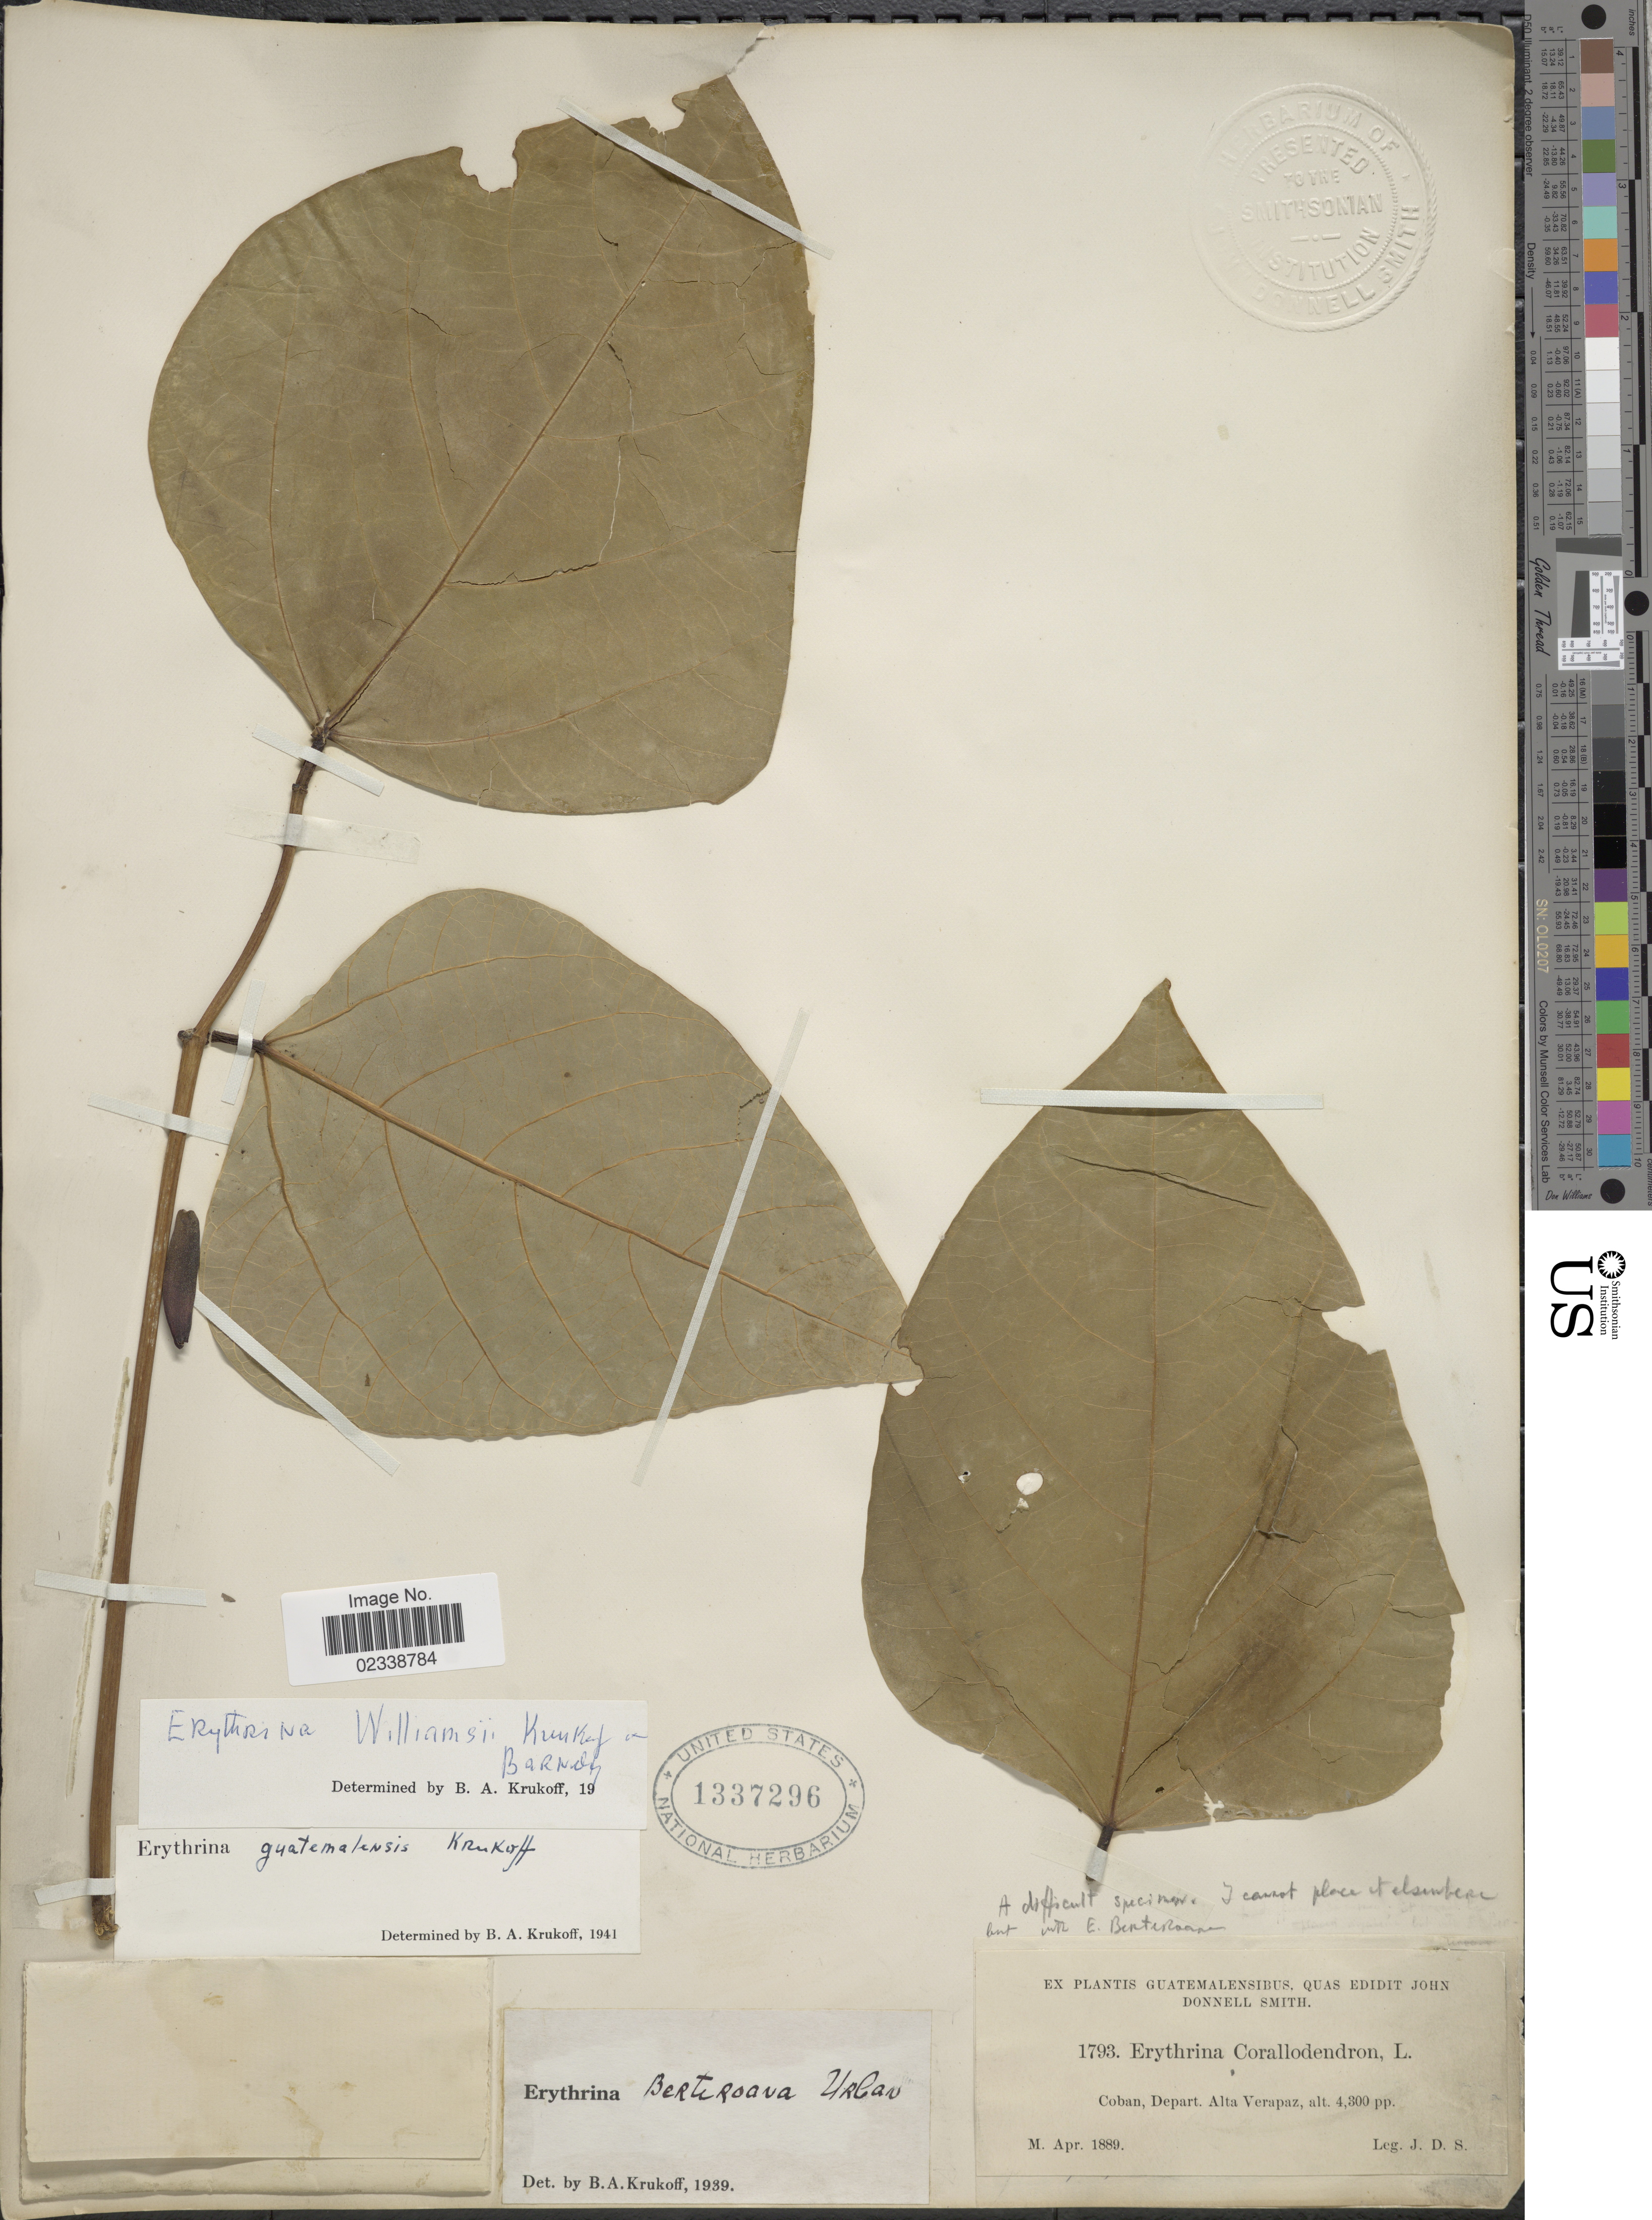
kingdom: Plantae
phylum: Tracheophyta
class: Magnoliopsida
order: Fabales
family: Fabaceae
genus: Erythrina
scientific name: Erythrina williamsii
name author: Krukoff & Barneby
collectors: J. Donnell Smith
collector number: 1793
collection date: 1889-04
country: Guatemala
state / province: Alta Verapaz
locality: Coban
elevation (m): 1311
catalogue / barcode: US 1337296